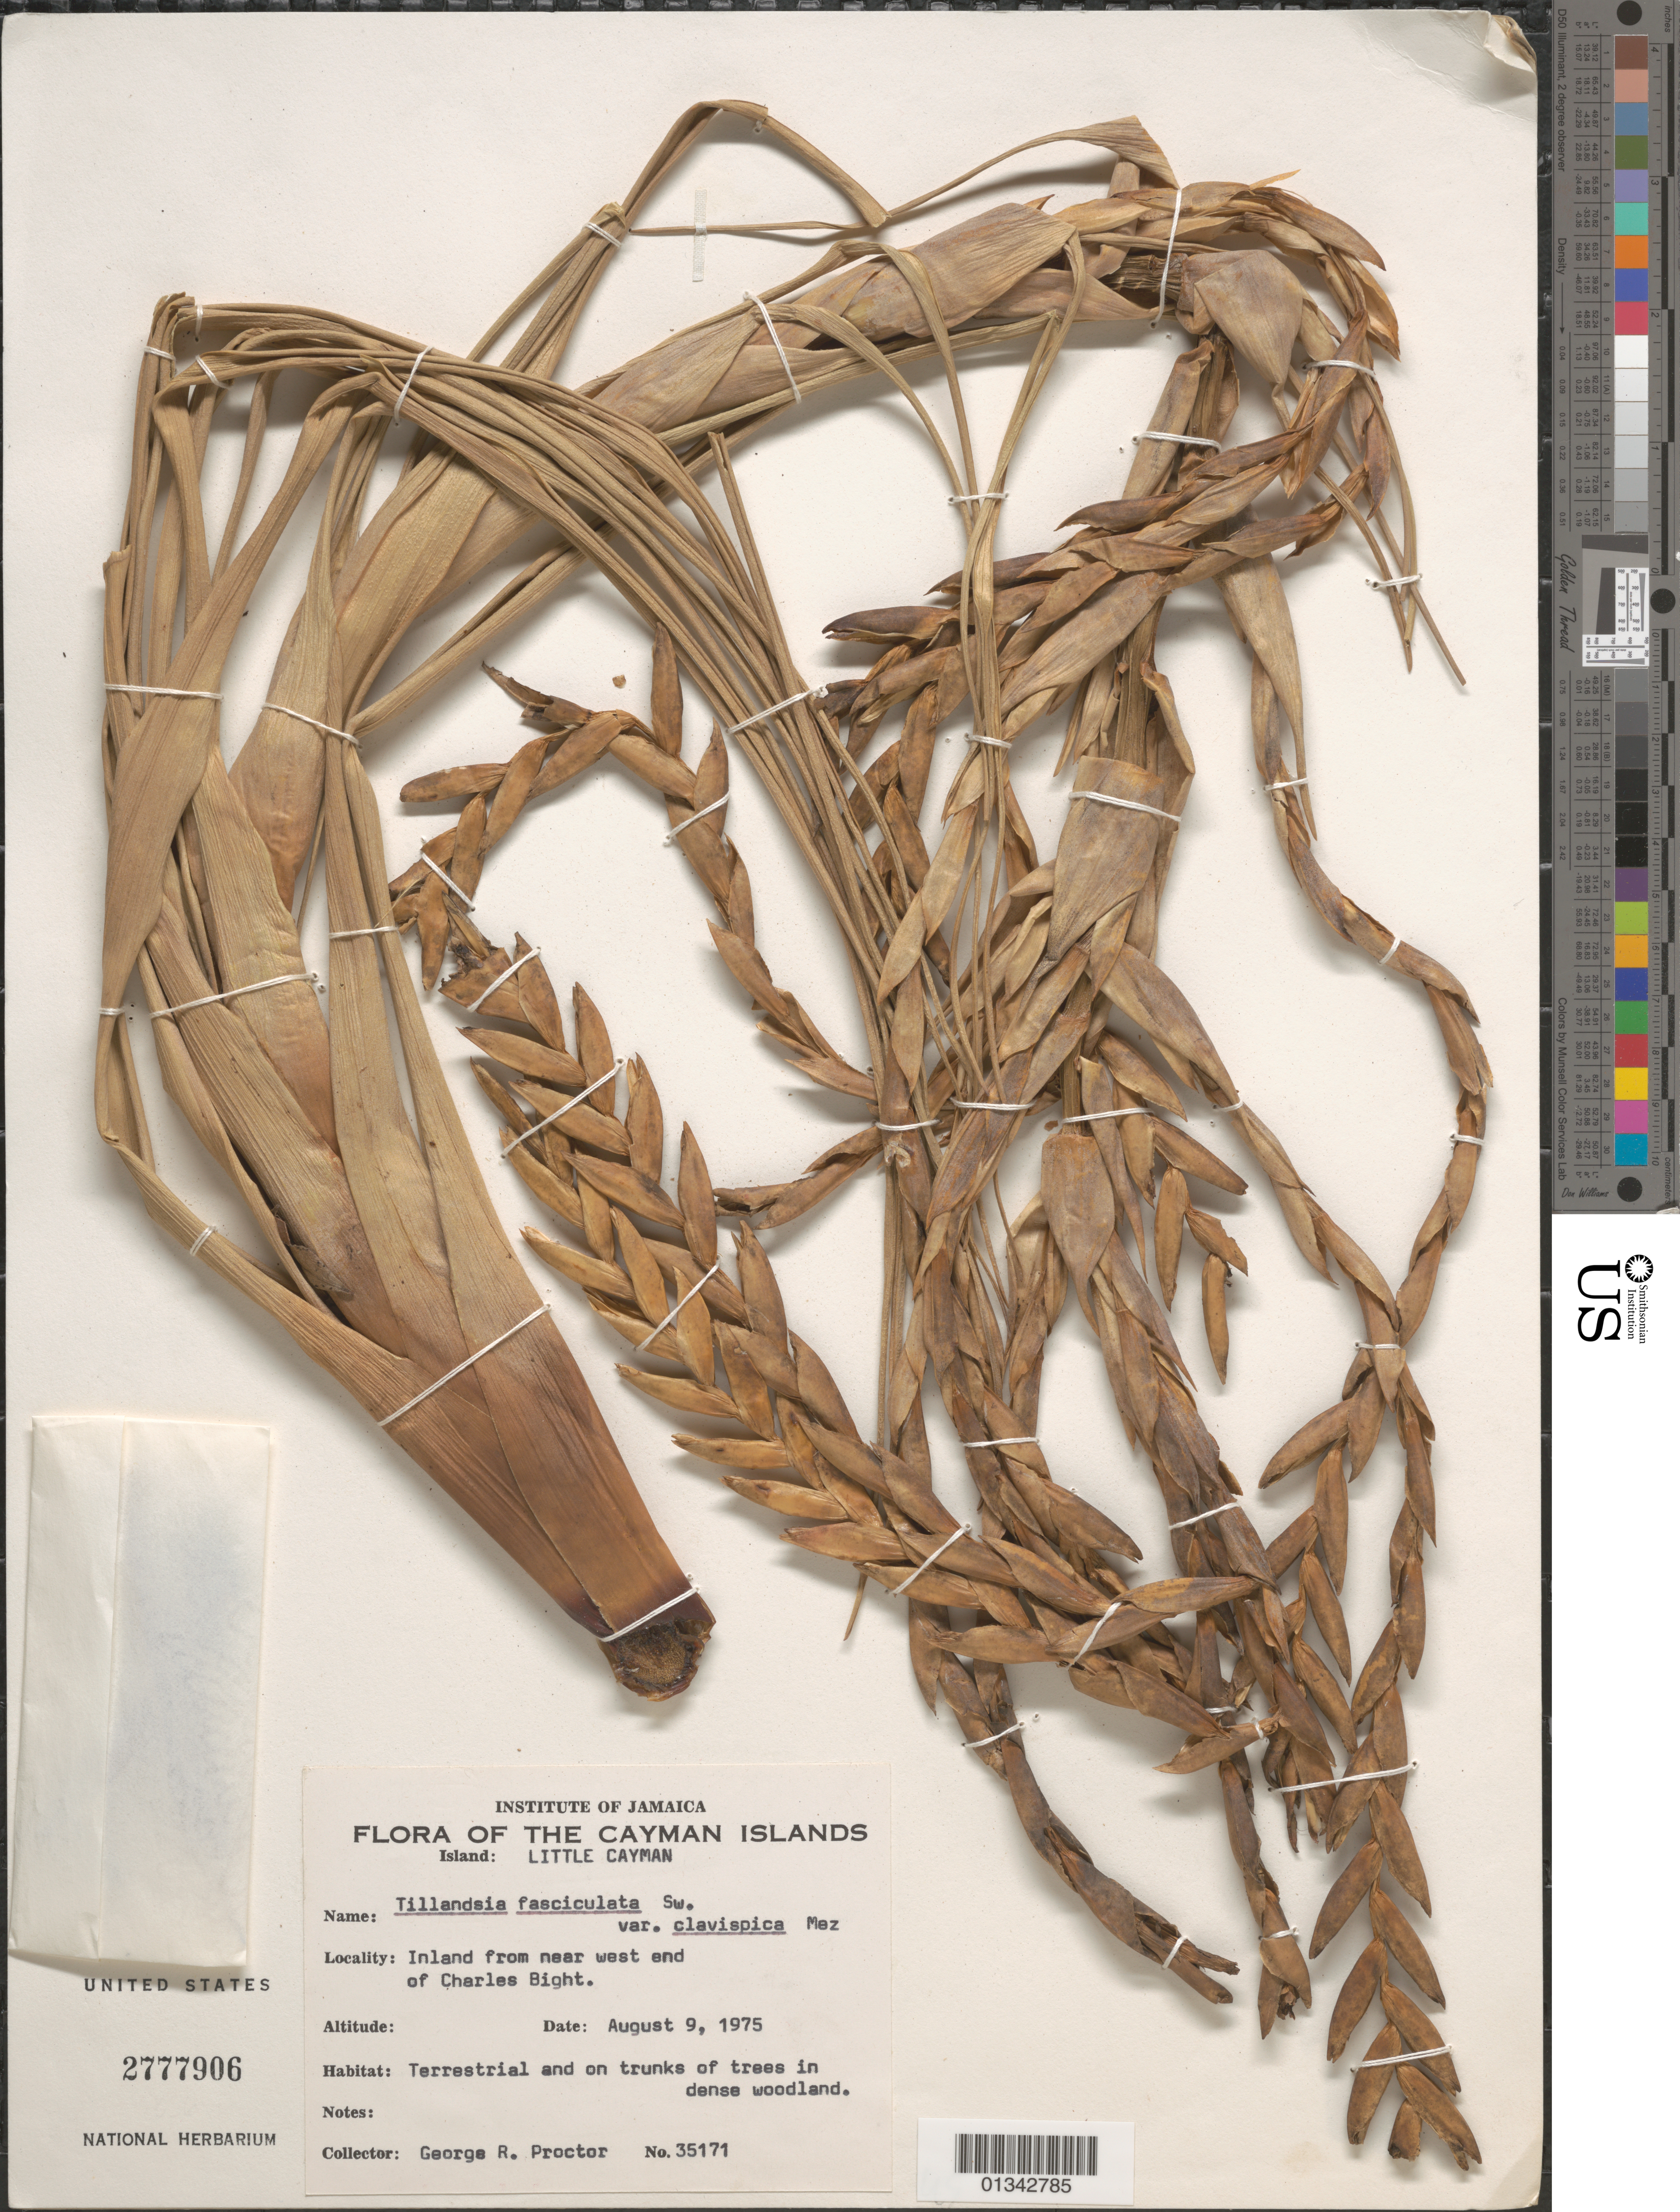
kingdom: Plantae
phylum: Tracheophyta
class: Liliopsida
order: Poales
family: Bromeliaceae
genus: Tillandsia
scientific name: Tillandsia fasciculata var. clavispica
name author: Mez in A. DC.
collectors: G. R. Proctor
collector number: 35171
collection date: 1975-08-09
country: Cayman Islands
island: Little Cayman I.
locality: Charles Bight, inland from near W end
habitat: On trunks of trees in dense woodland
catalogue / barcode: US 2777906